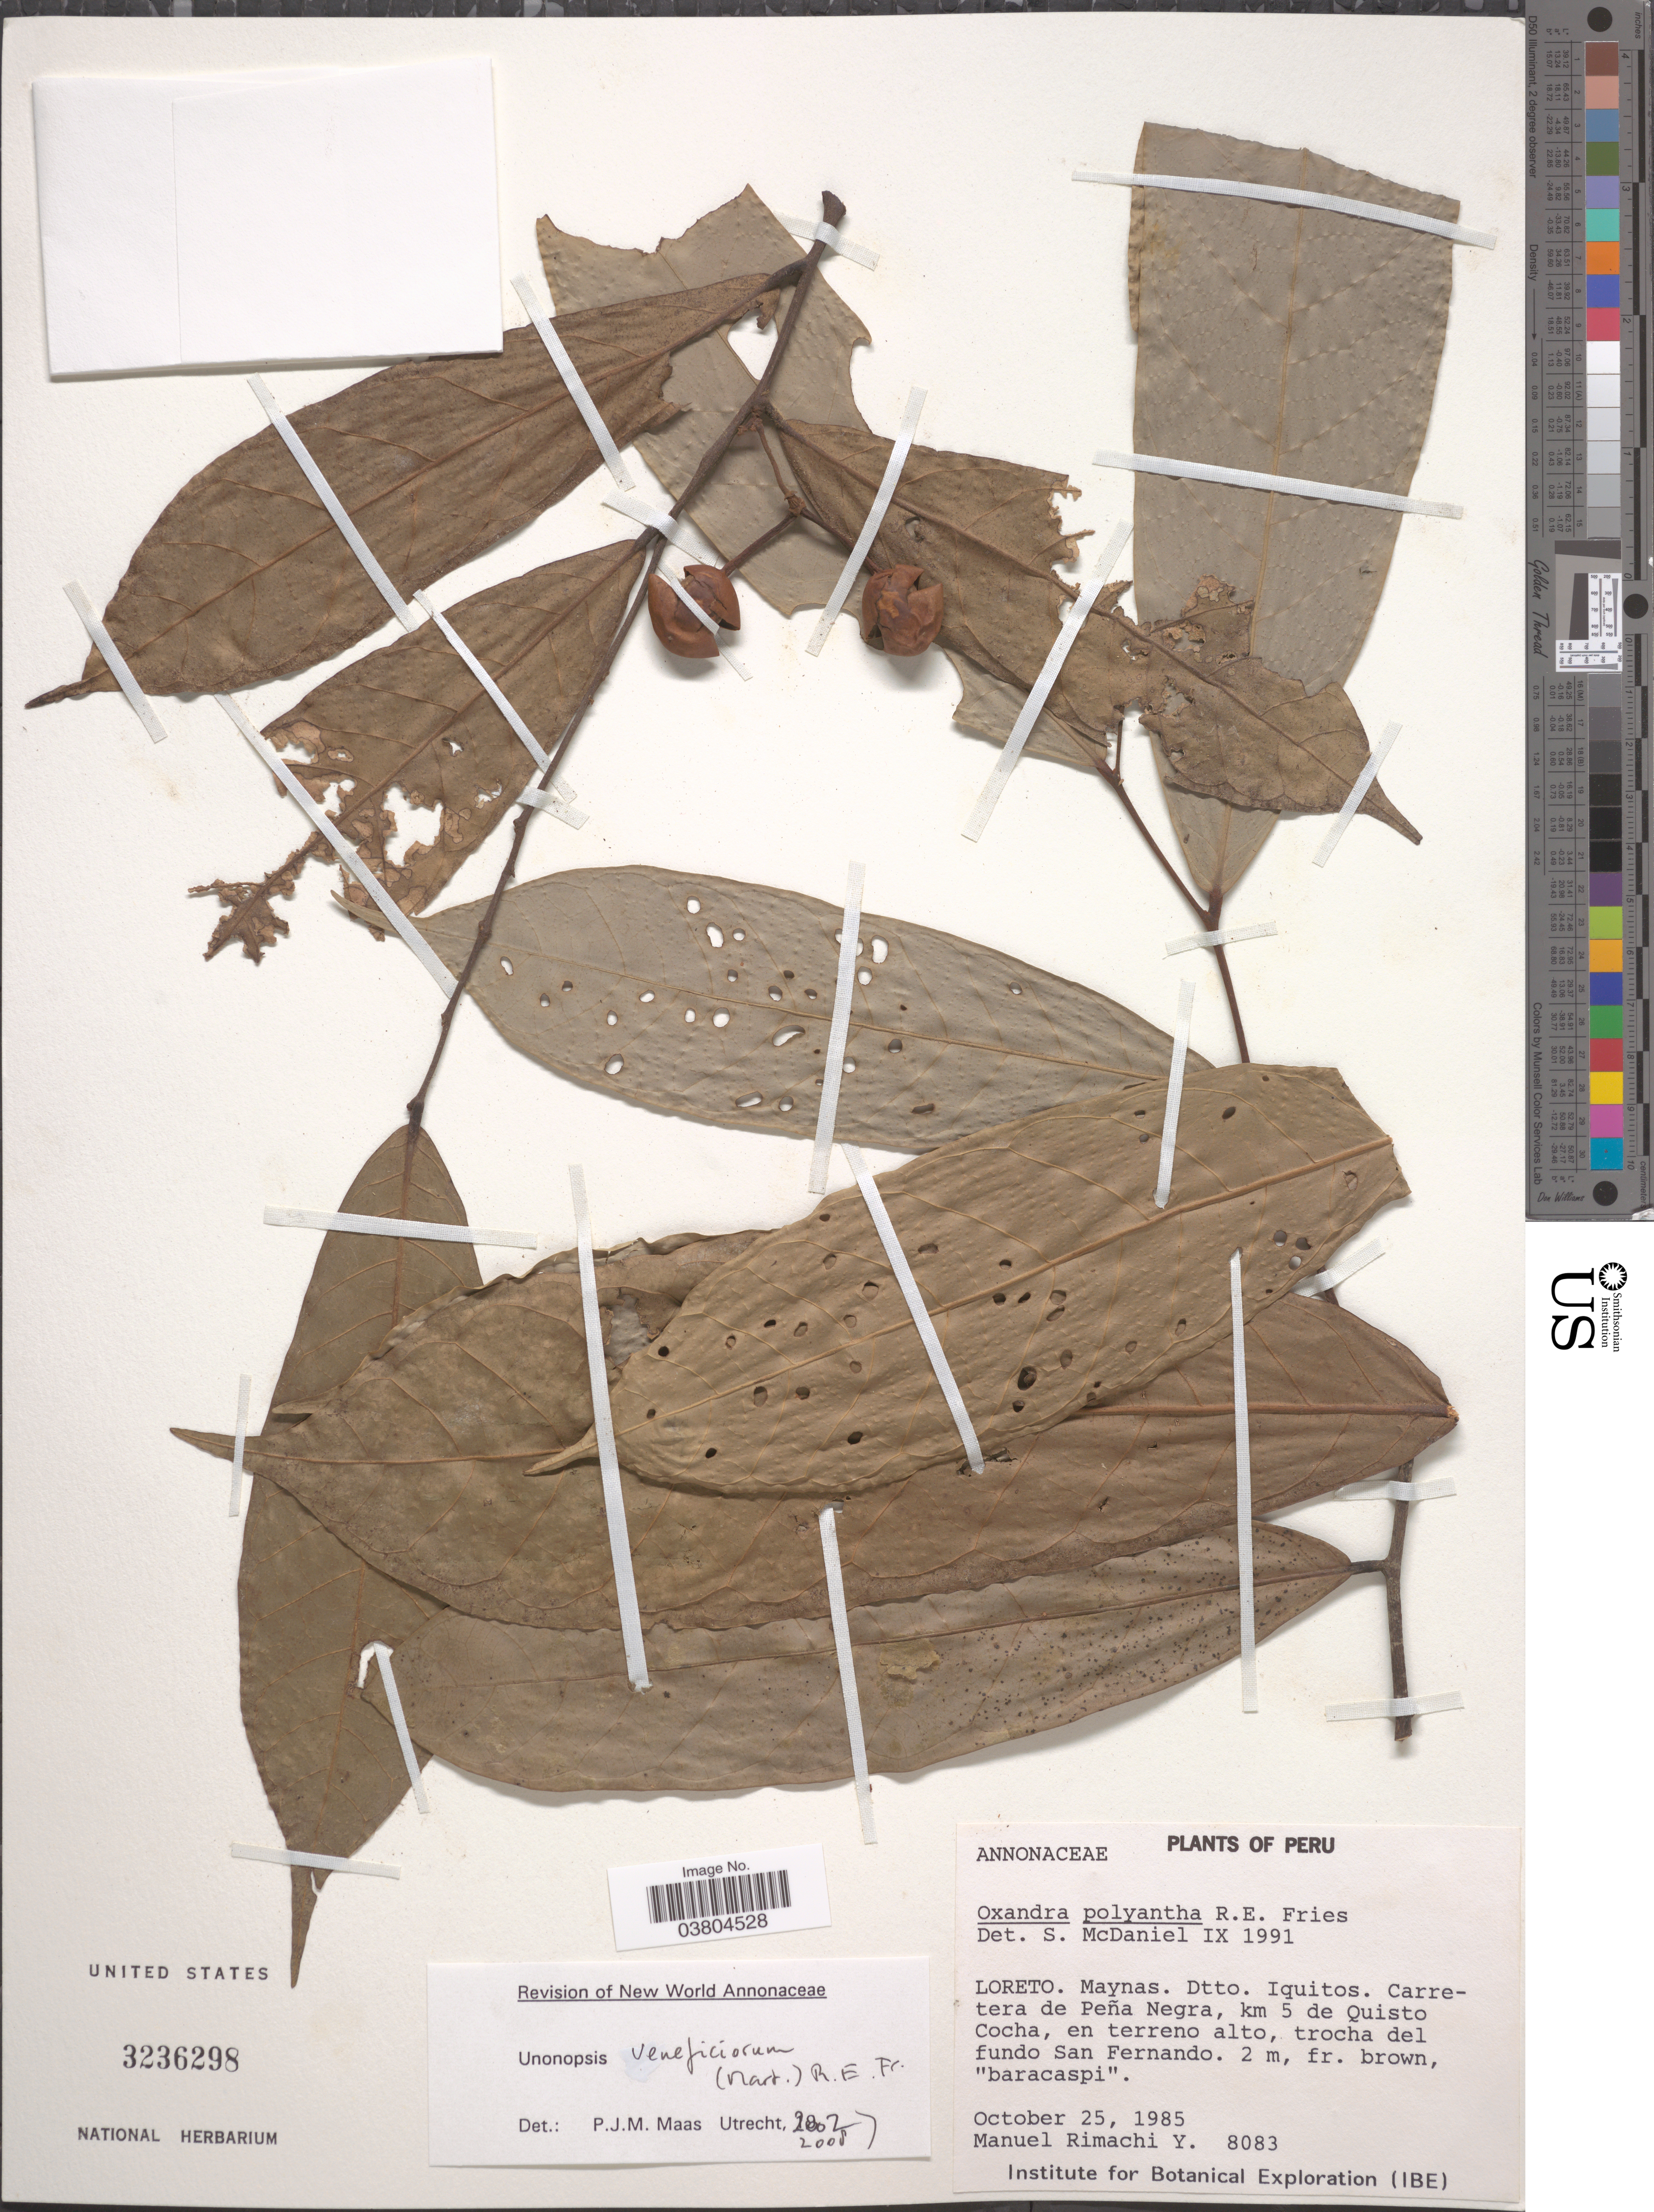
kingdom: Plantae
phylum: Tracheophyta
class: Magnoliopsida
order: Magnoliales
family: Annonaceae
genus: Unonopsis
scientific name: Unonopsis veneficiorum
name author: (Mart.) R.E. Fr.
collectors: M. Rimachi Y.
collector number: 8083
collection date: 1985-10-25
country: Peru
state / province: Loreto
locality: Maynas. Dtto. Iquitos. Carretera de Peña Negra, km 5 de Quisto Cocha, en terreno alto, trocha del fundo San Fernando.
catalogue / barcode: US 3236298